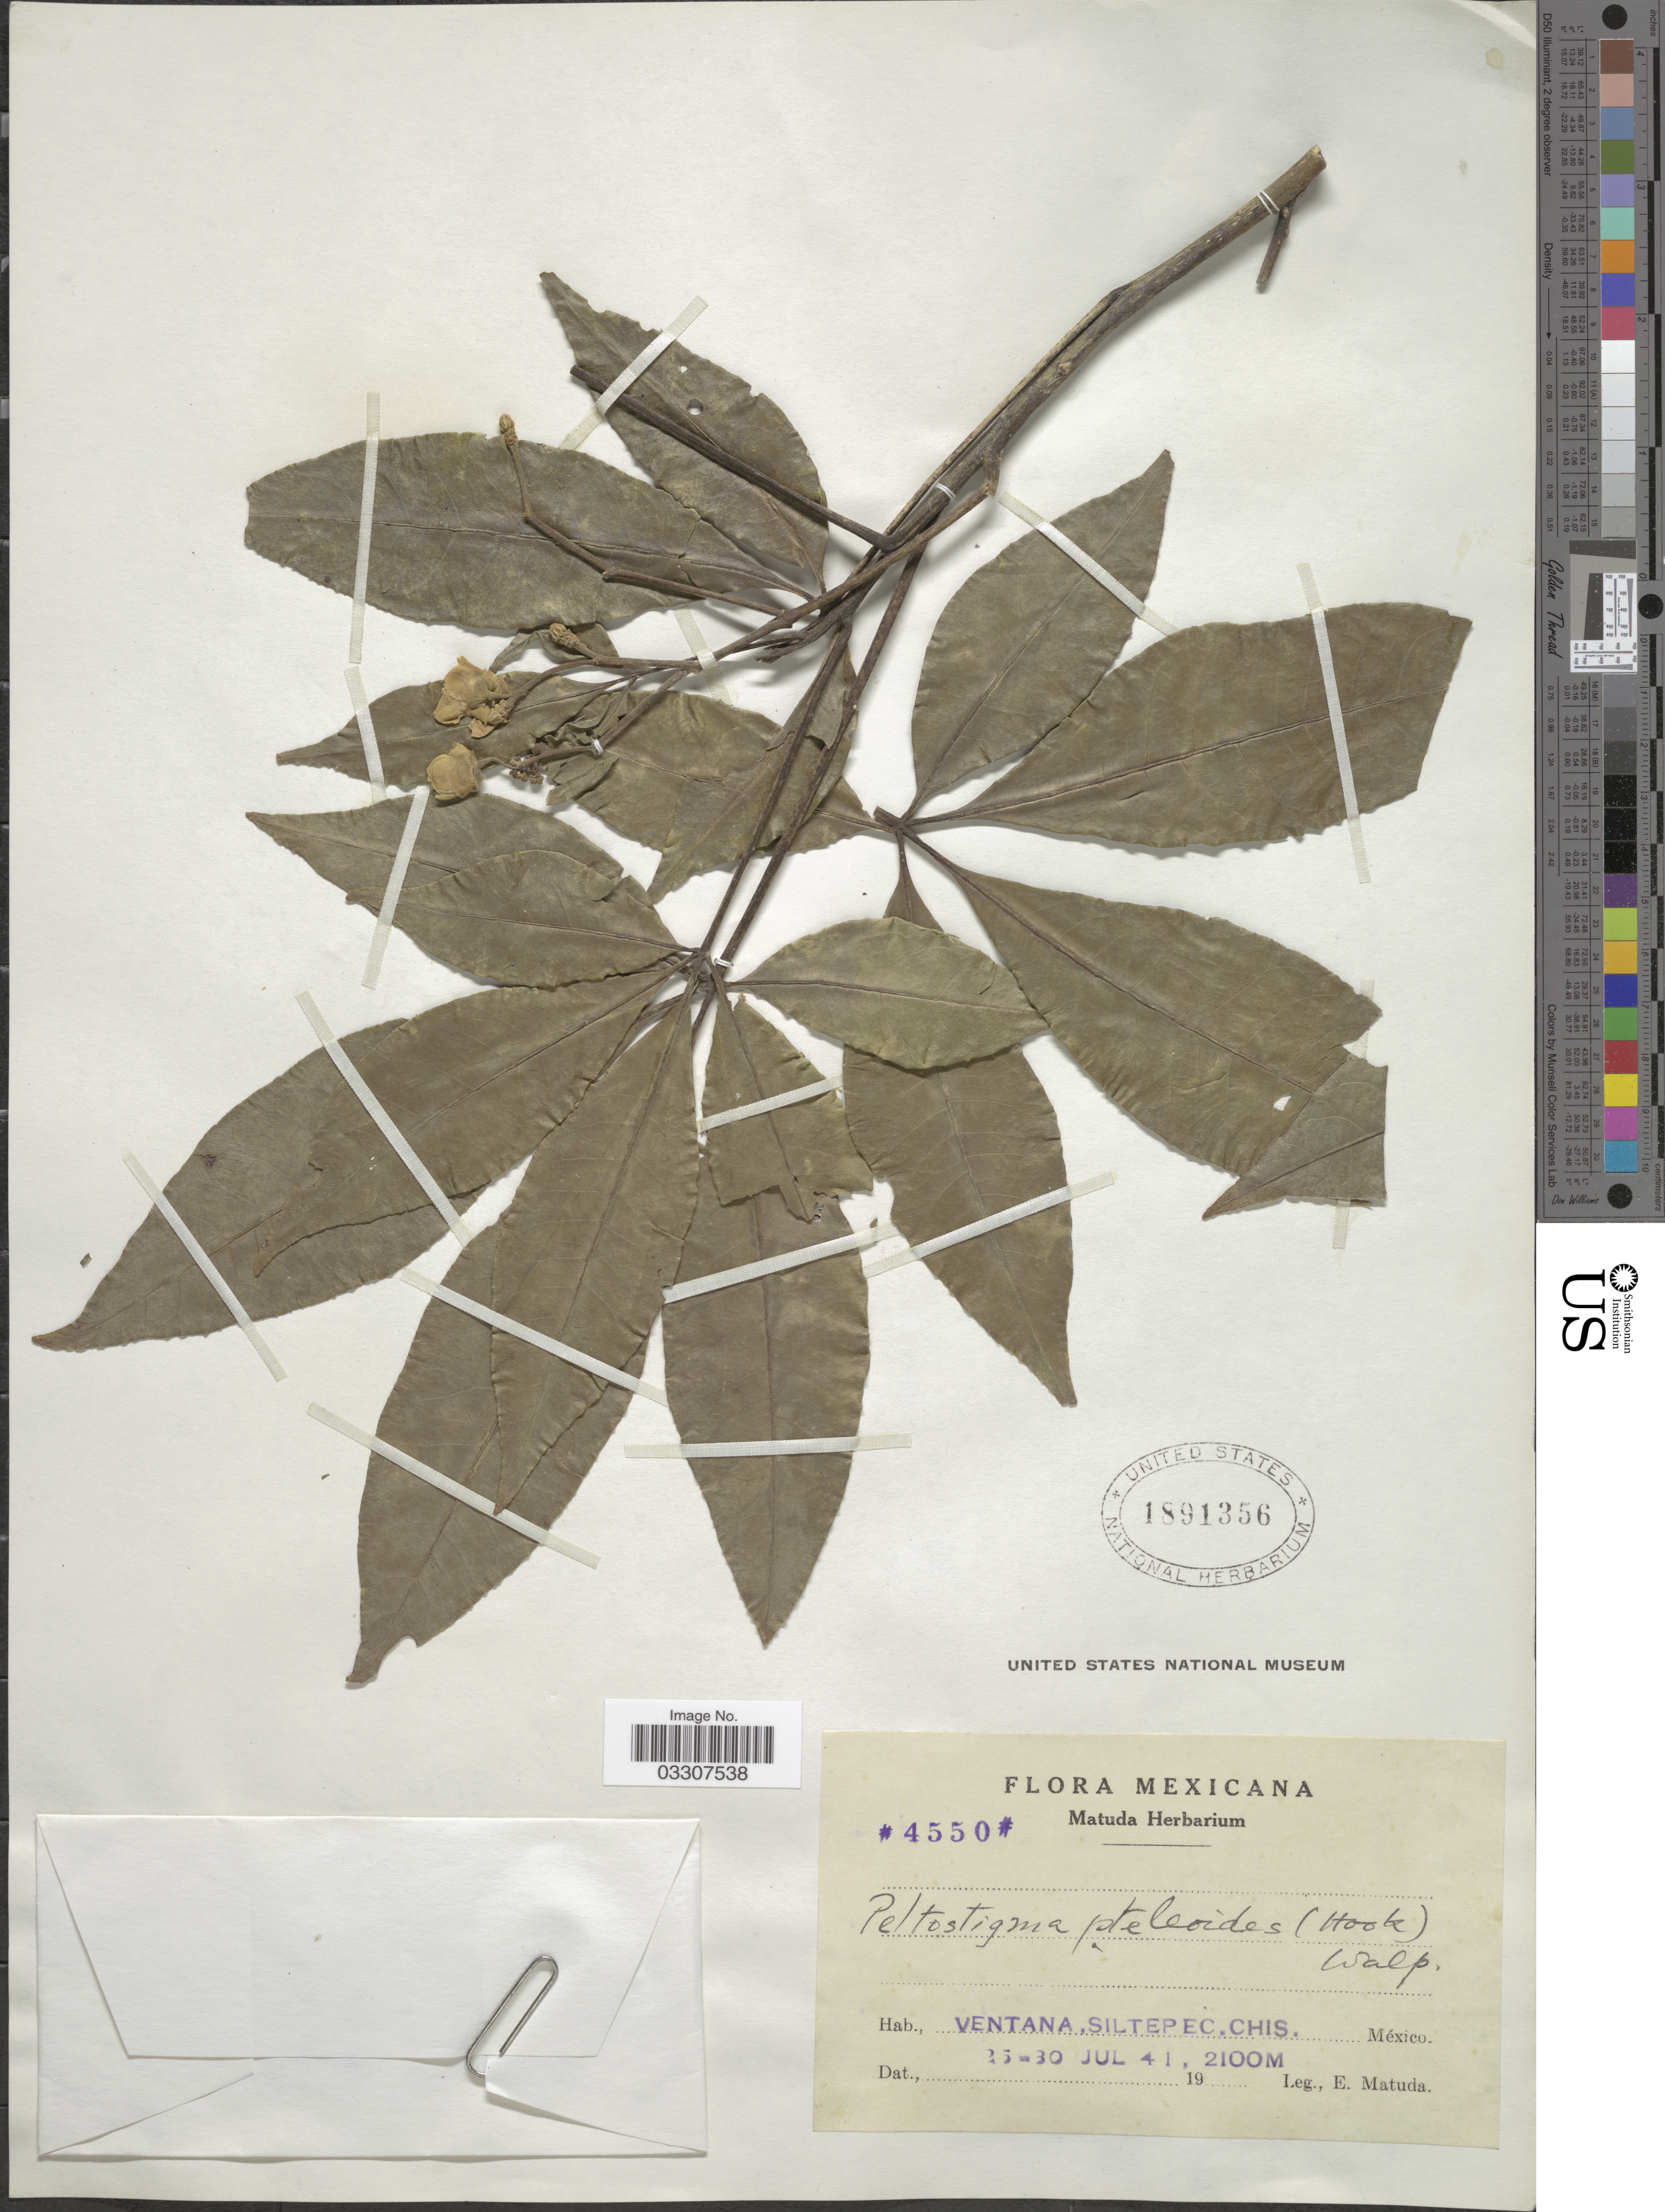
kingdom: Plantae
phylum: Tracheophyta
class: Magnoliopsida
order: Sapindales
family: Rutaceae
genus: Peltostigma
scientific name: Peltostigma pteleoides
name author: (Hook.) Walp.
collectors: E. Matuda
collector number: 4550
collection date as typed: Transcribed d/m/y: 25/7/41 to 30/7/41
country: Mexico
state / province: Chiapas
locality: Ventana, Siltepec.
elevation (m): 2100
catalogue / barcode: US 1891356